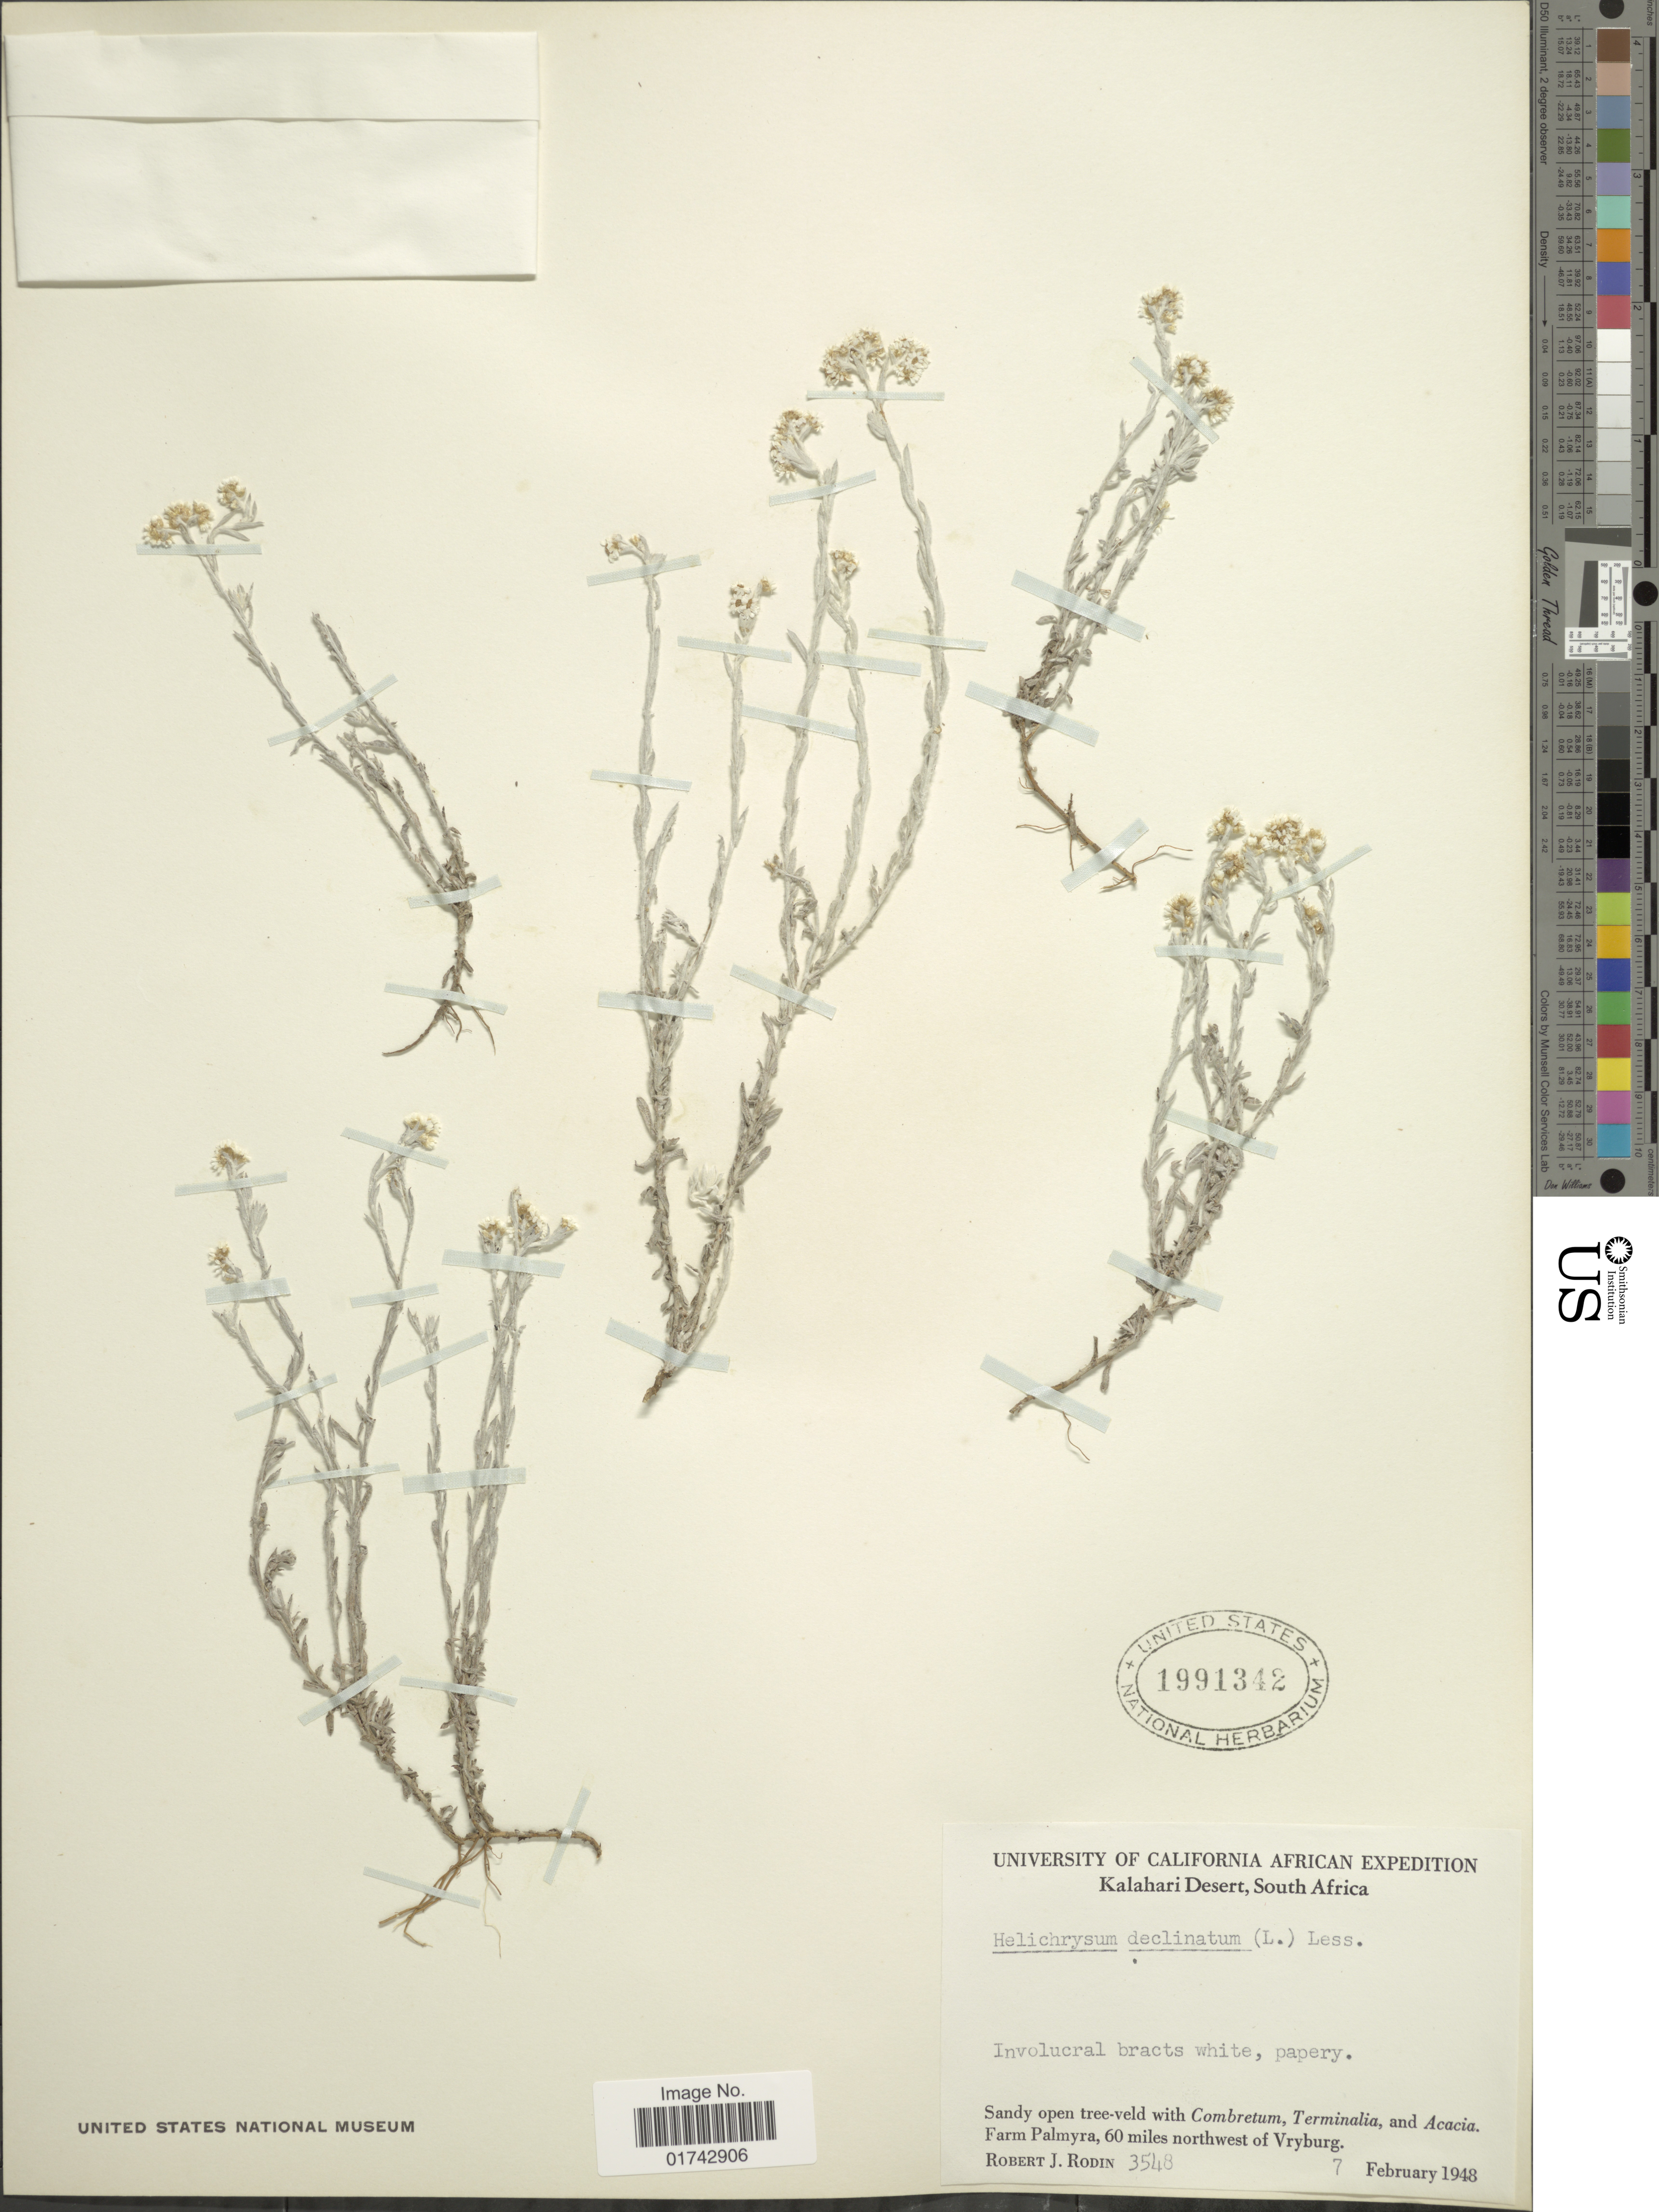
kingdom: Plantae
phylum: Tracheophyta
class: Magnoliopsida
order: Asterales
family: Asteraceae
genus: Helichrysum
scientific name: Helichrysum declinatum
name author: Less.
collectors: R. J. Rodin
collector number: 3548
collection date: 1948-02-07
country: South Africa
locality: Kalahari Desert, South Africa, Farm Palmyra, 60 miles northwest of Vryburg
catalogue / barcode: US 1991342